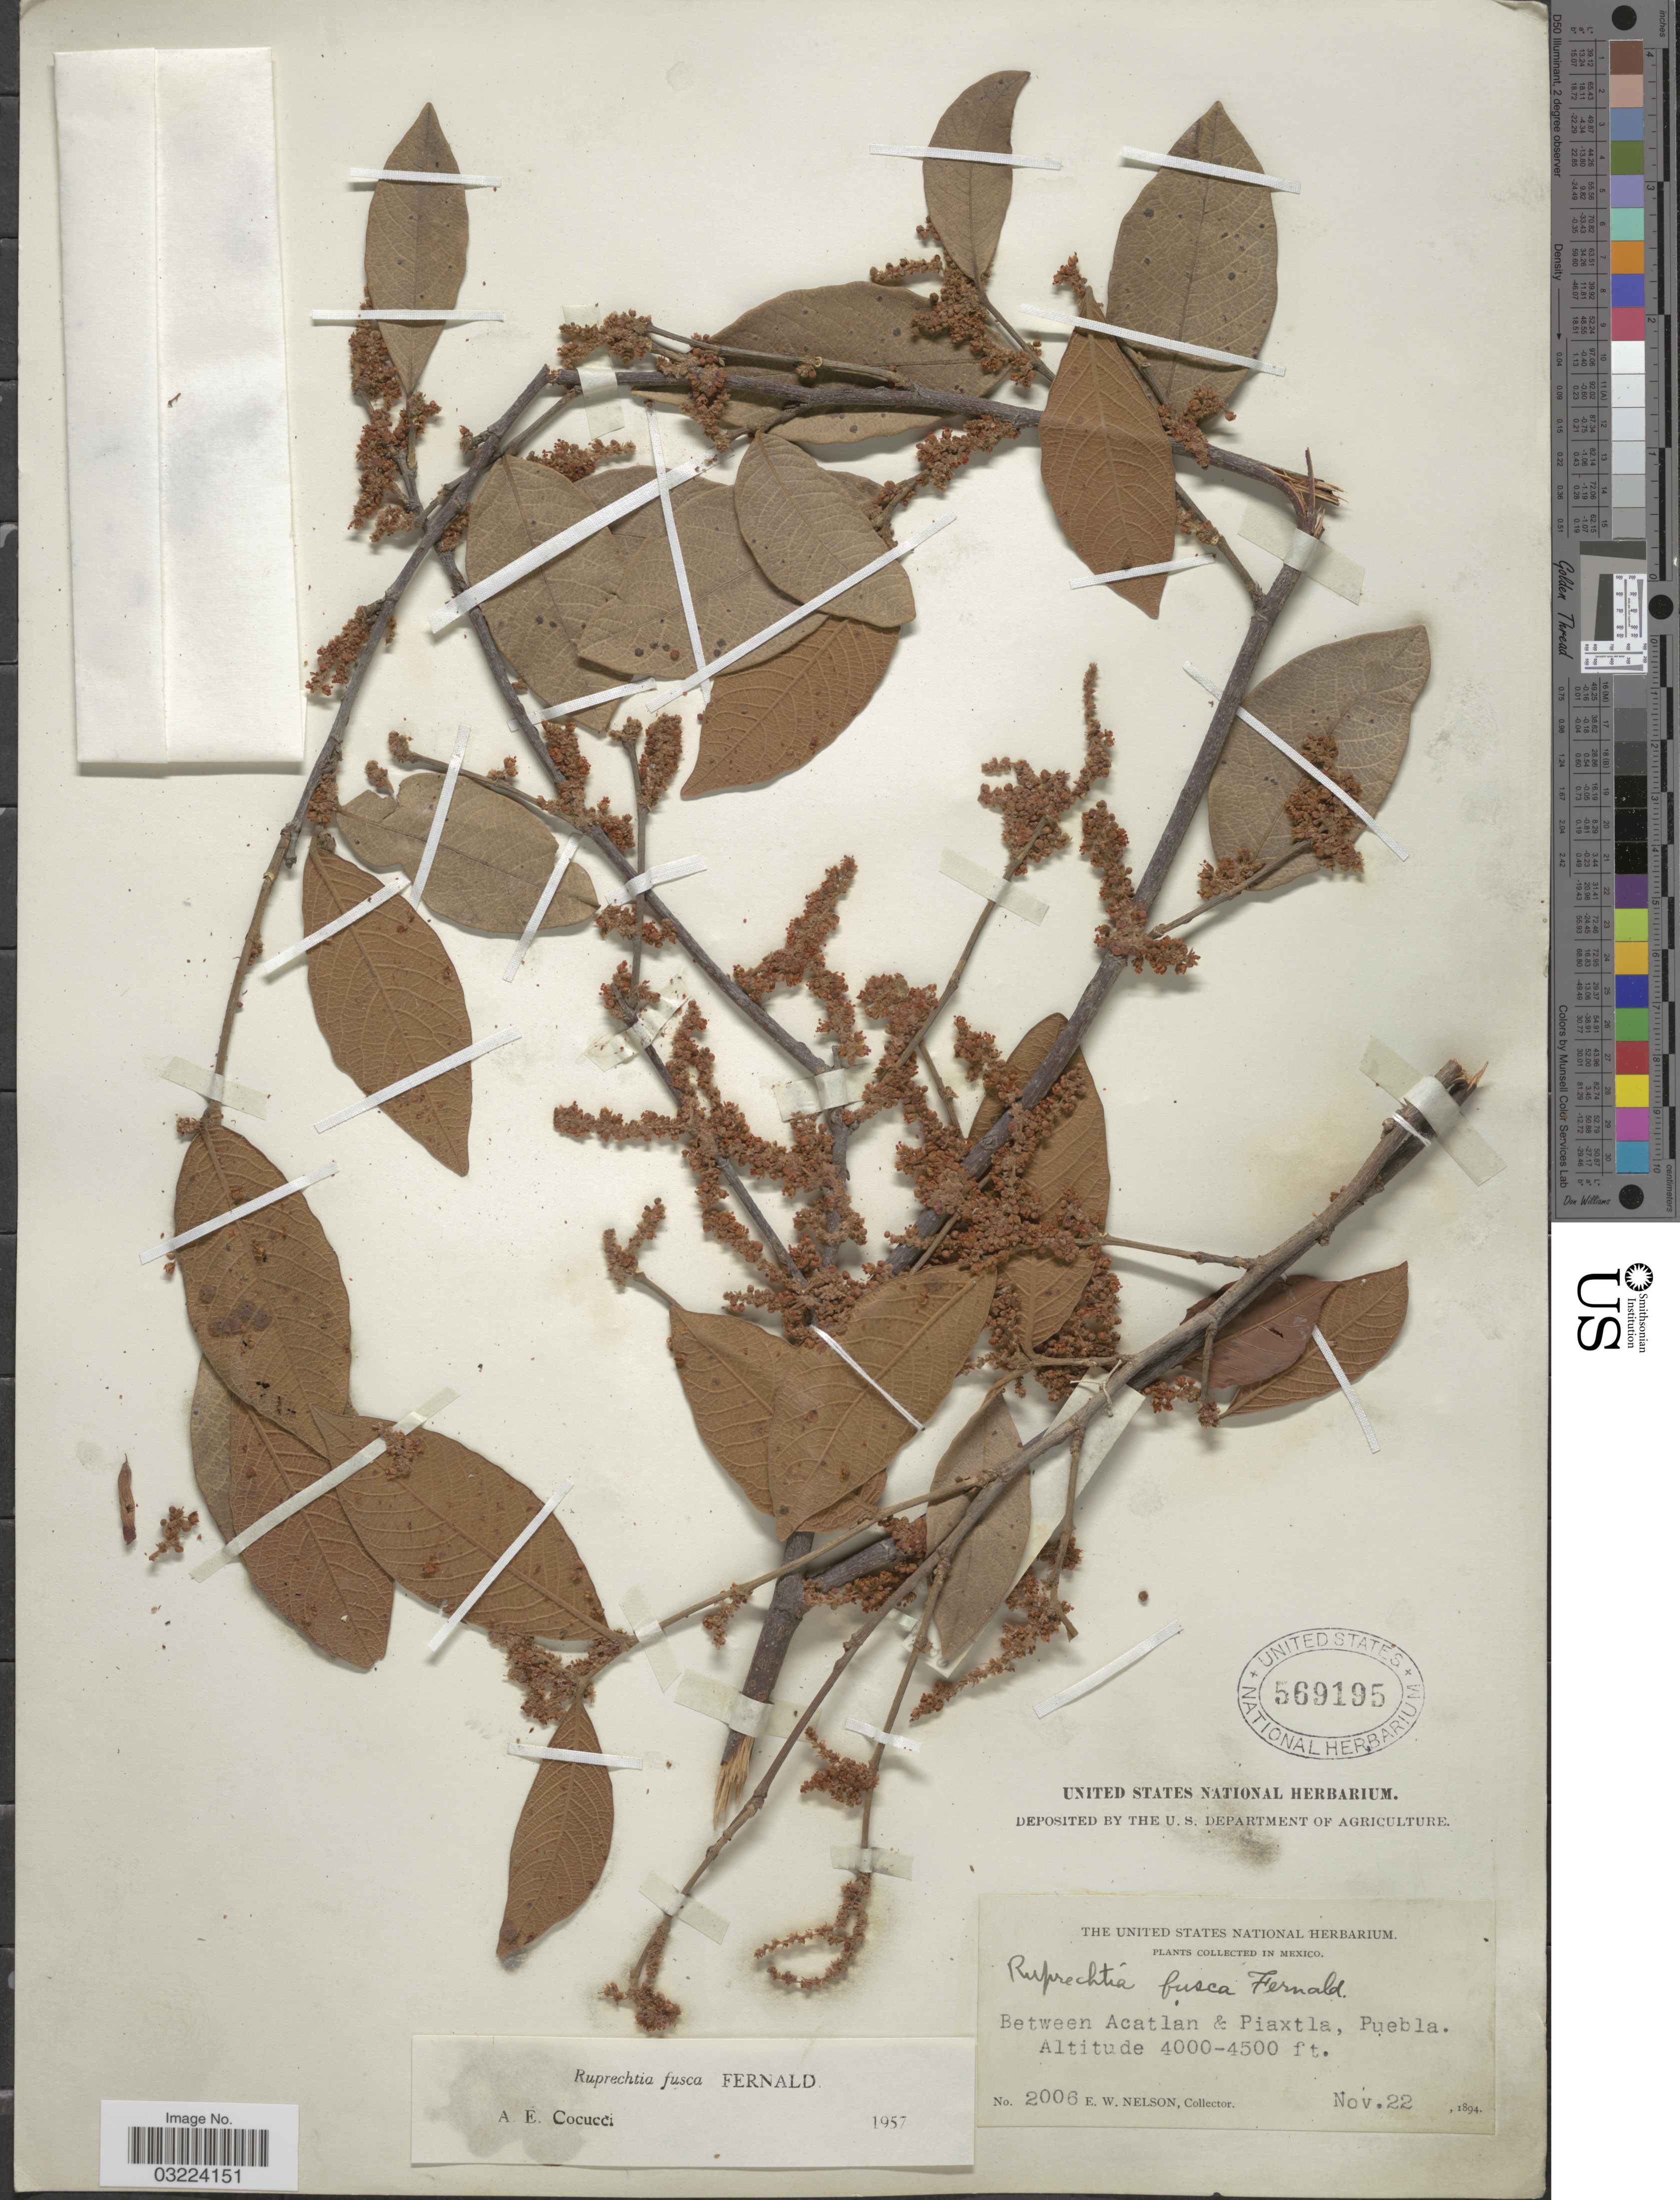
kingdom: Plantae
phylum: Tracheophyta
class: Magnoliopsida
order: Caryophyllales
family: Polygonaceae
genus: Ruprechtia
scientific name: Ruprechtia fusca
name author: Fernald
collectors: E. W. Nelson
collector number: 2006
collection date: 1894-11-22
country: Mexico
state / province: Puebla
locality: Between Acatlan & Piaxtla.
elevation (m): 1219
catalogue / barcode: US 569195